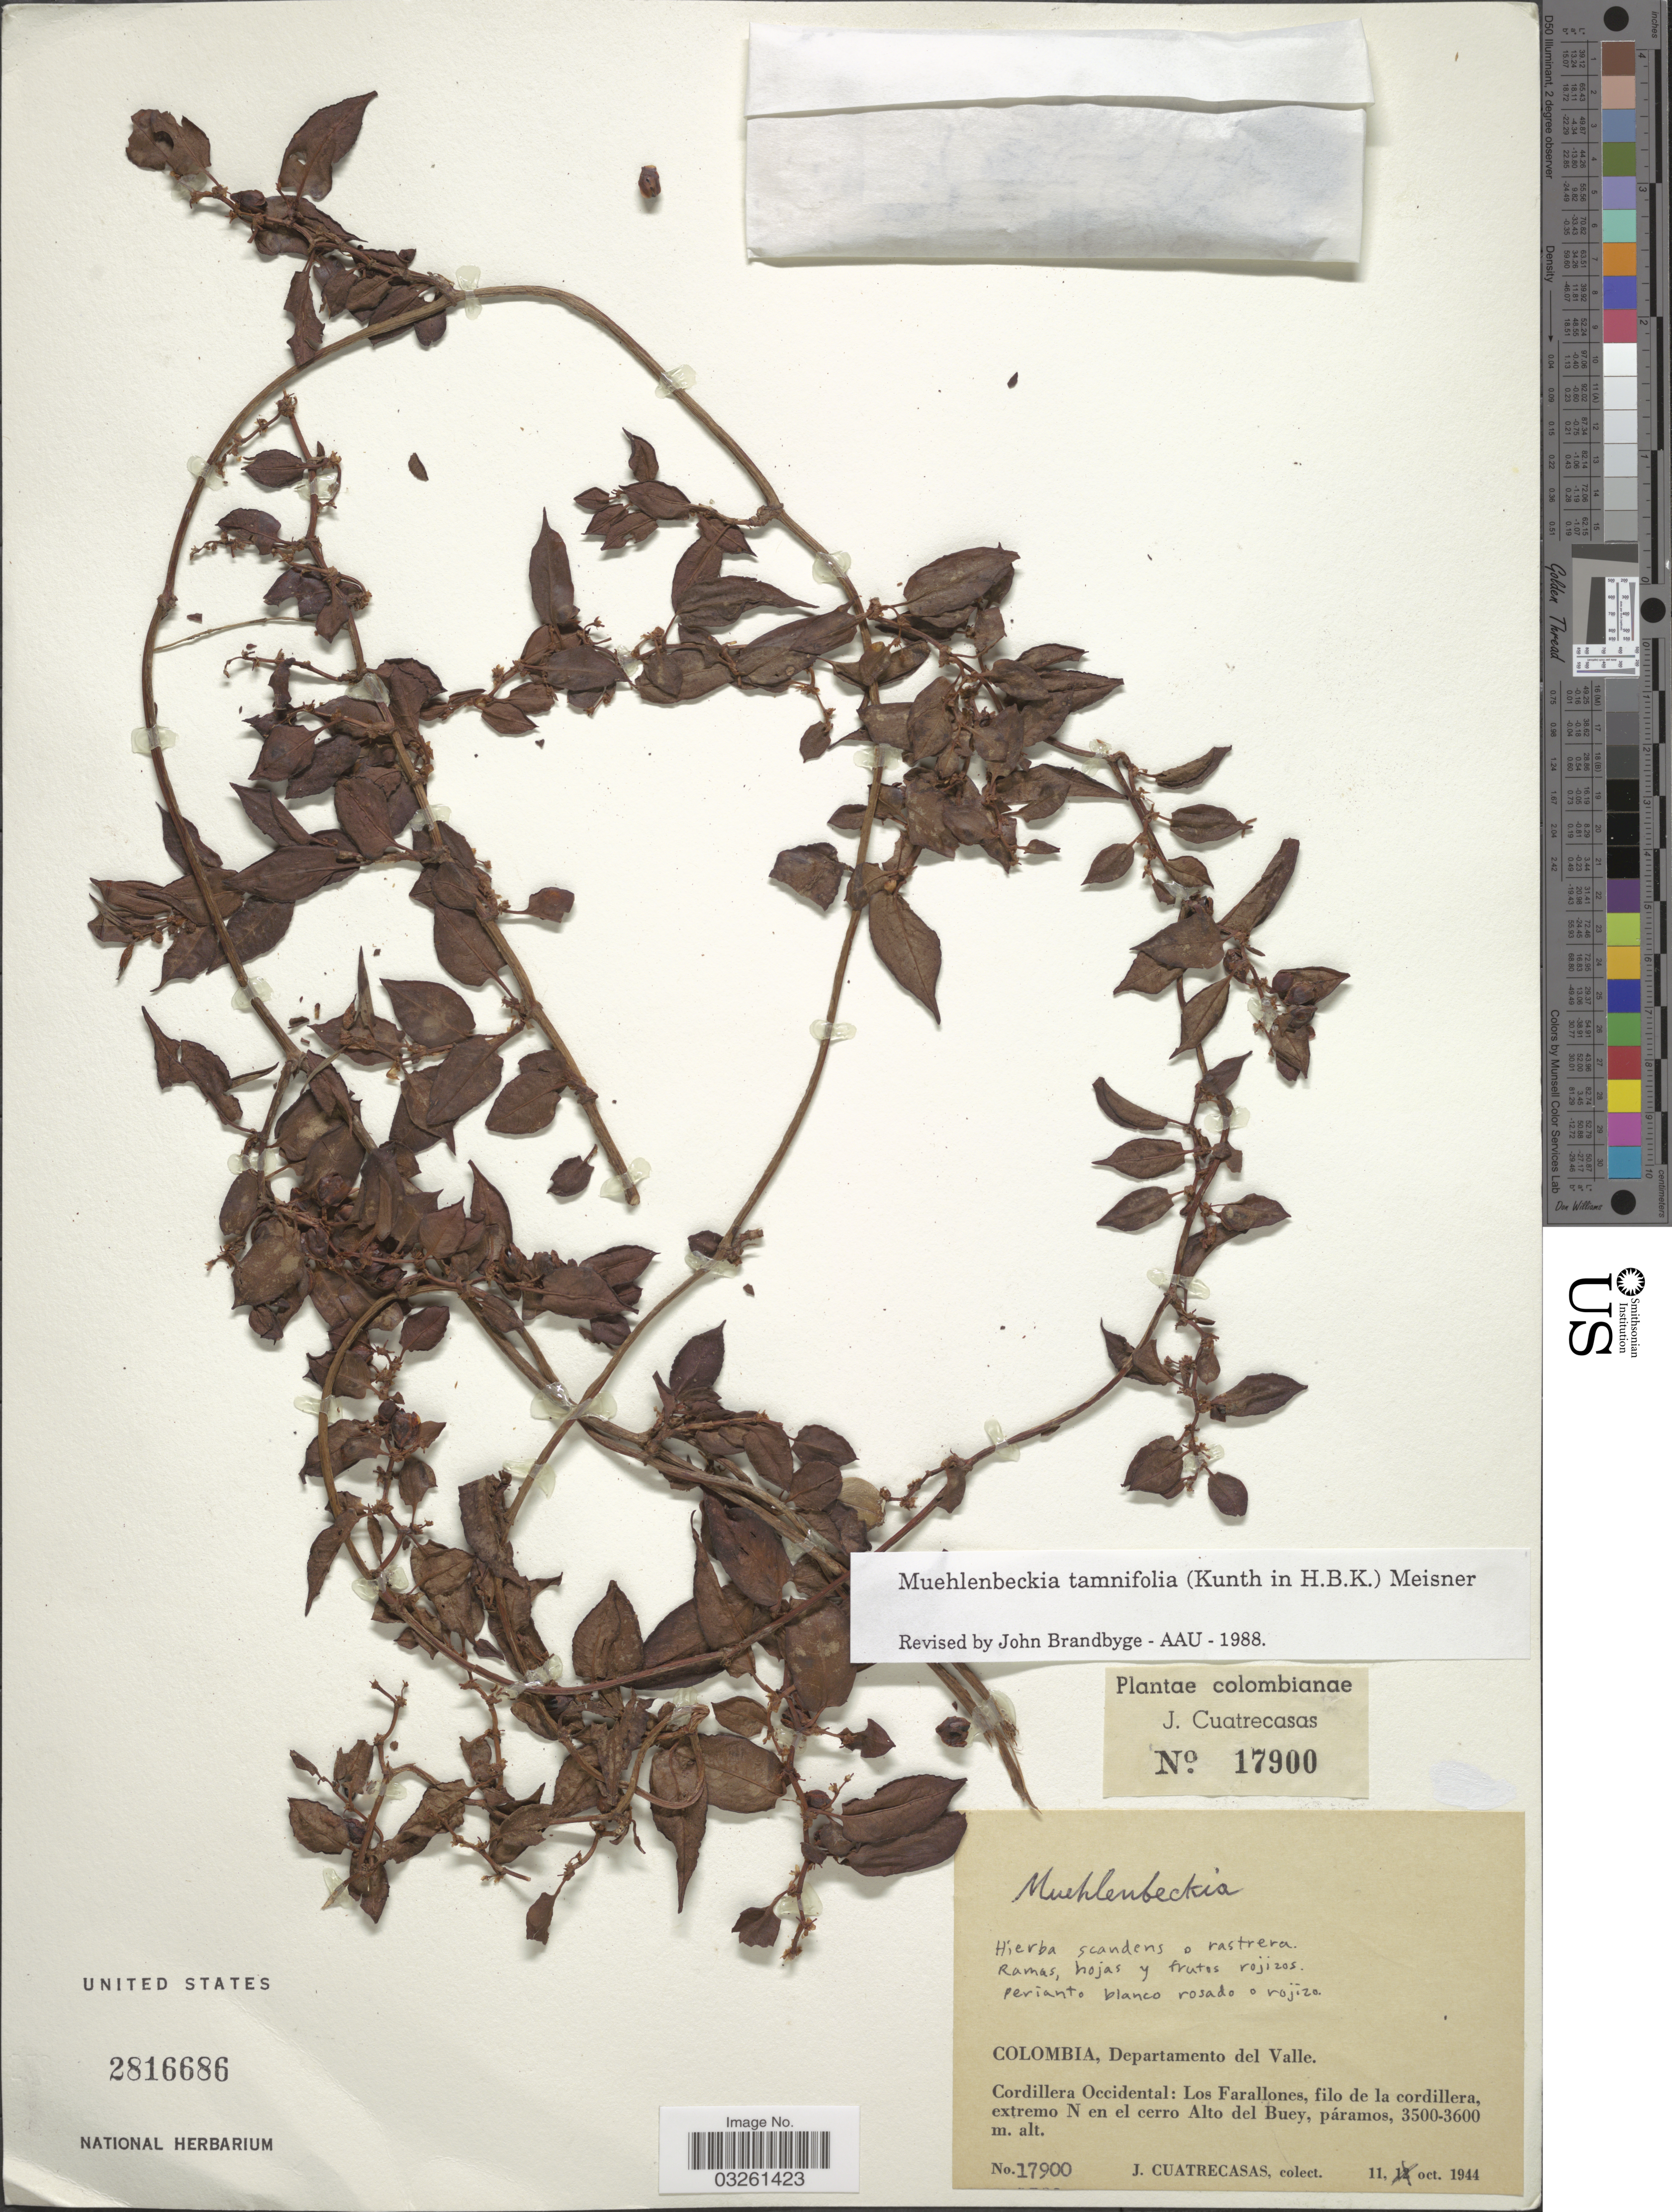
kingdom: Plantae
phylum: Tracheophyta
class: Magnoliopsida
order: Caryophyllales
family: Polygonaceae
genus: Muehlenbeckia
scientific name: Muehlenbeckia tamnifolia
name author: (Kunth) Meisn.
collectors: J. Cuatrecasas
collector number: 17900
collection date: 1944-10-11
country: Colombia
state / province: Valle del Cauca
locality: Departamento del Valle. Cordillera Occidental: Los Farallones, filo de la cordillera, extremo N en el cerro Alto del Buey, páramos.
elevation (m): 3500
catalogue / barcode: US 2816686